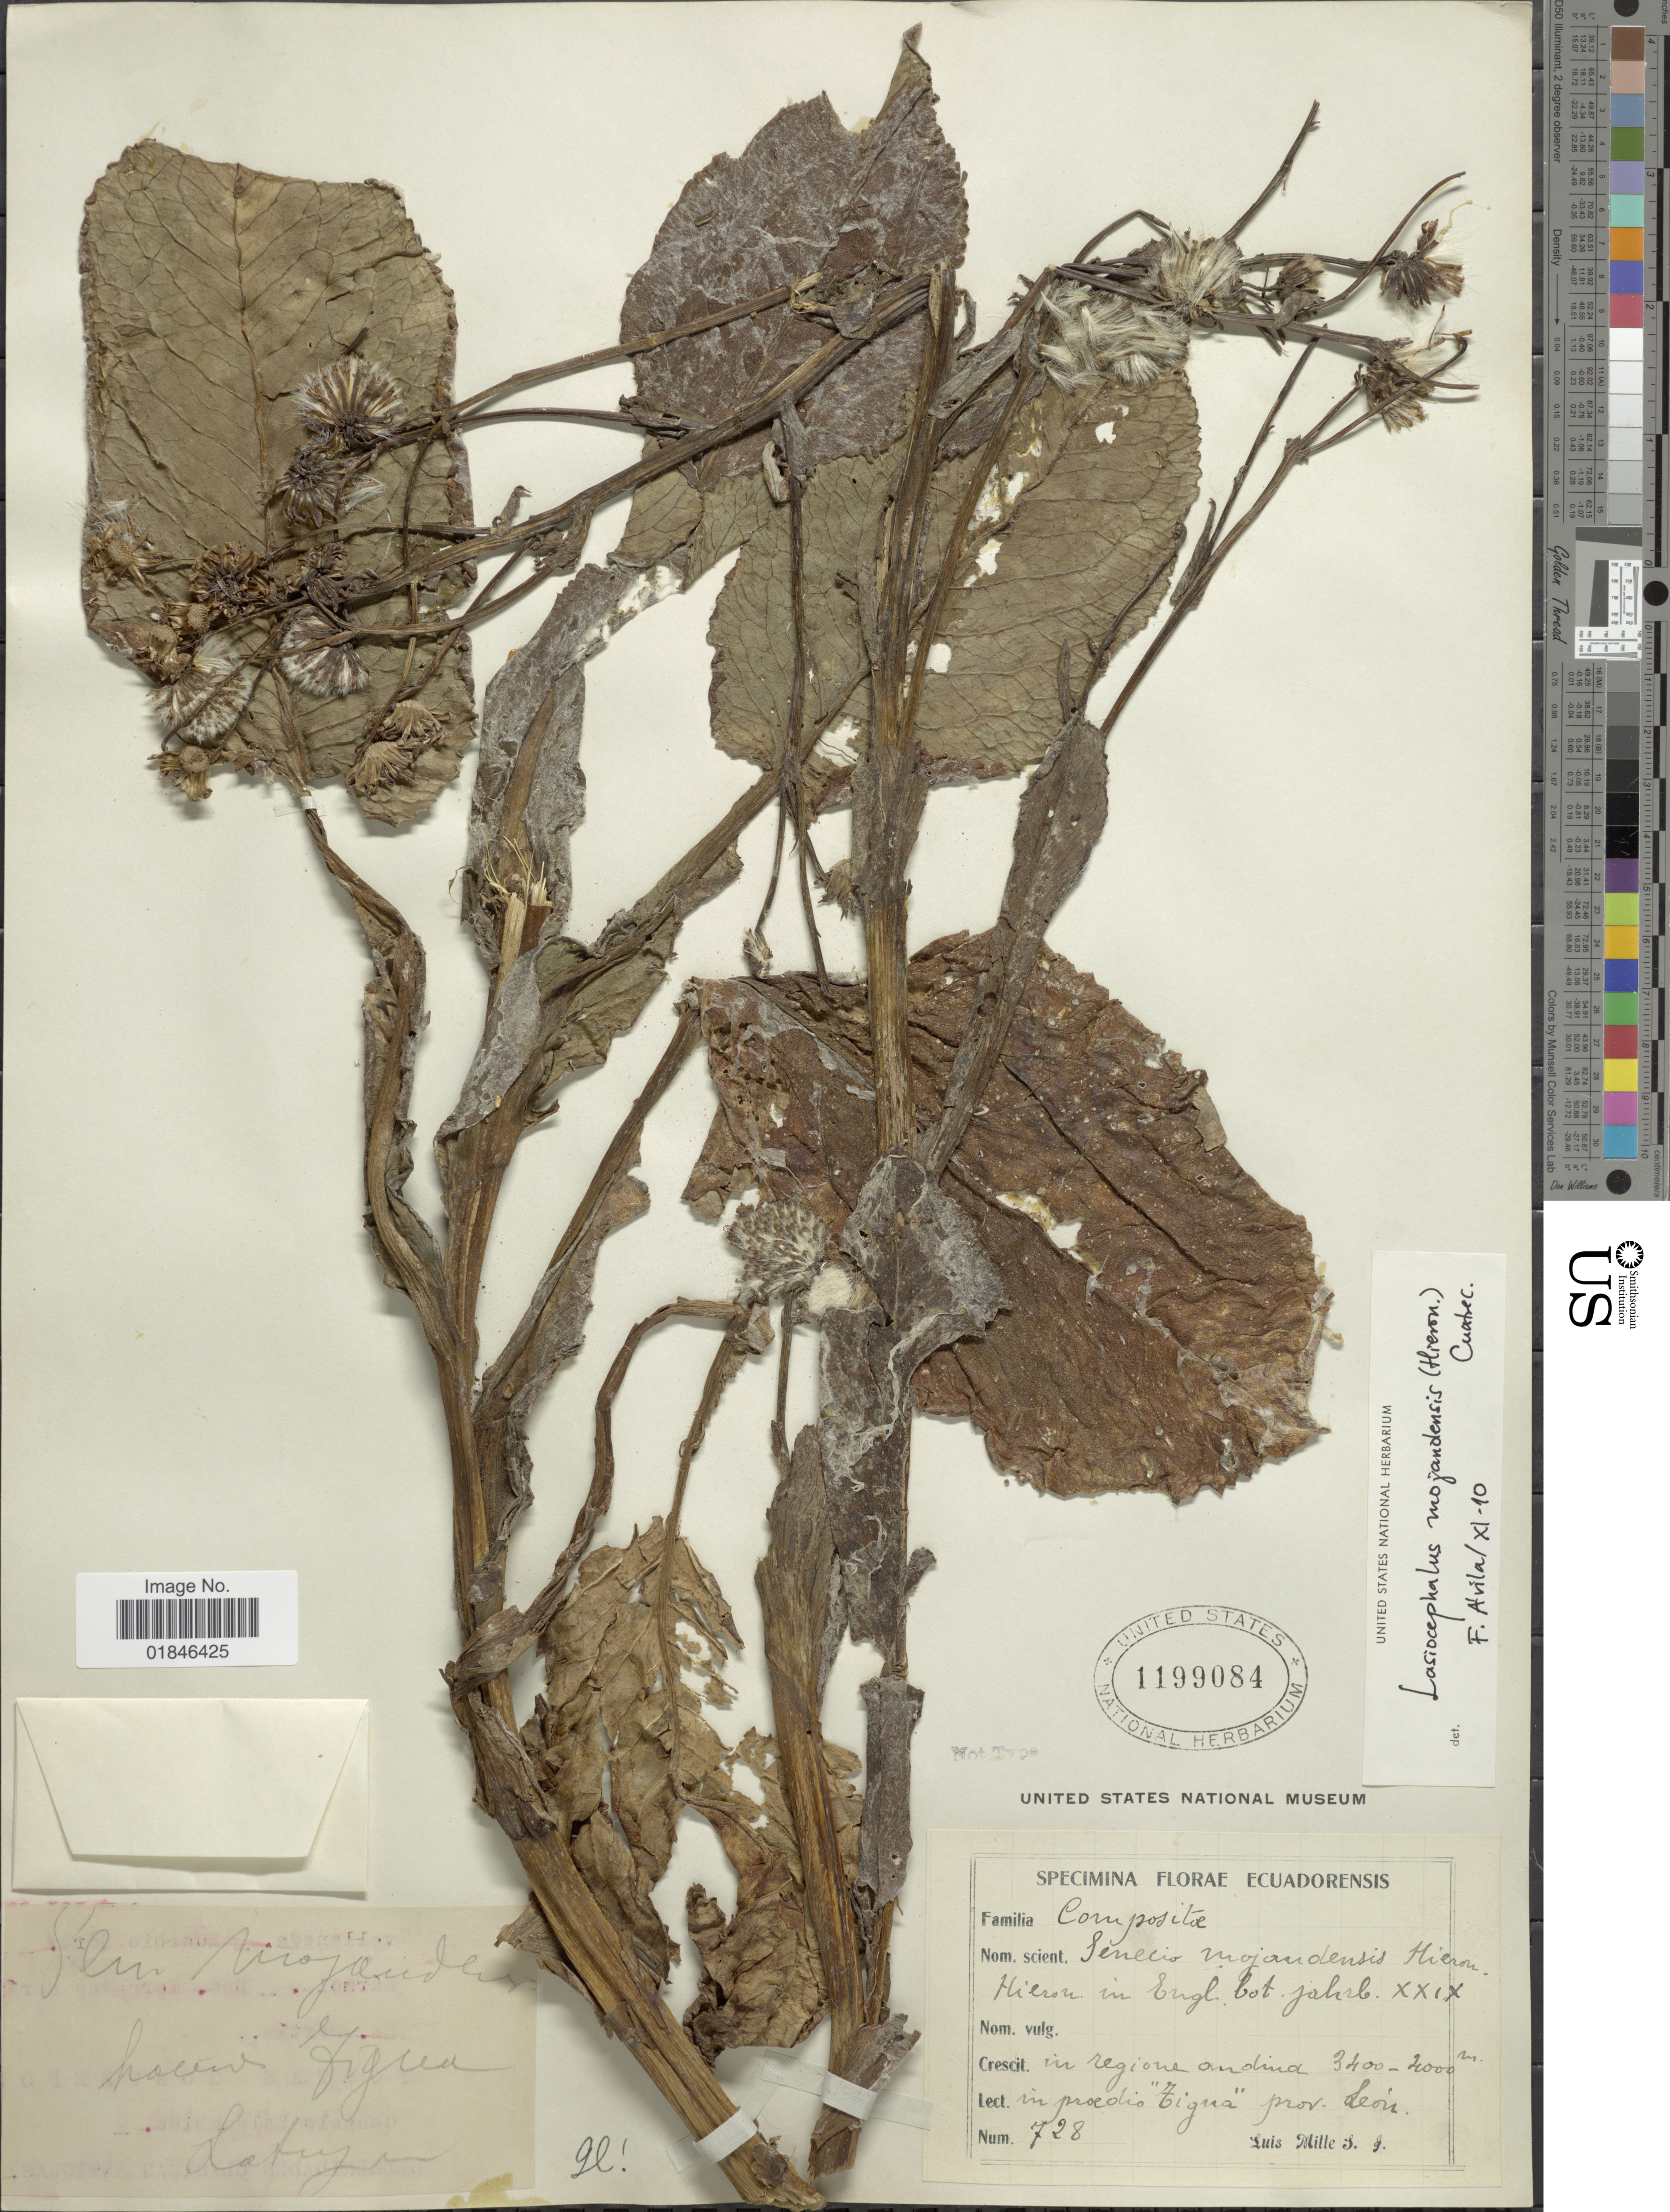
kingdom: Plantae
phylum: Tracheophyta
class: Magnoliopsida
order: Asterales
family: Asteraceae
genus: Senecio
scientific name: Senecio mojandensis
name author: Hieron.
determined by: Salomon, Luciana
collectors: L. Mille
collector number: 728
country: Ecuador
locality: In pradio "Tigua" prov Leon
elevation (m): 3400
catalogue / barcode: US 1199084